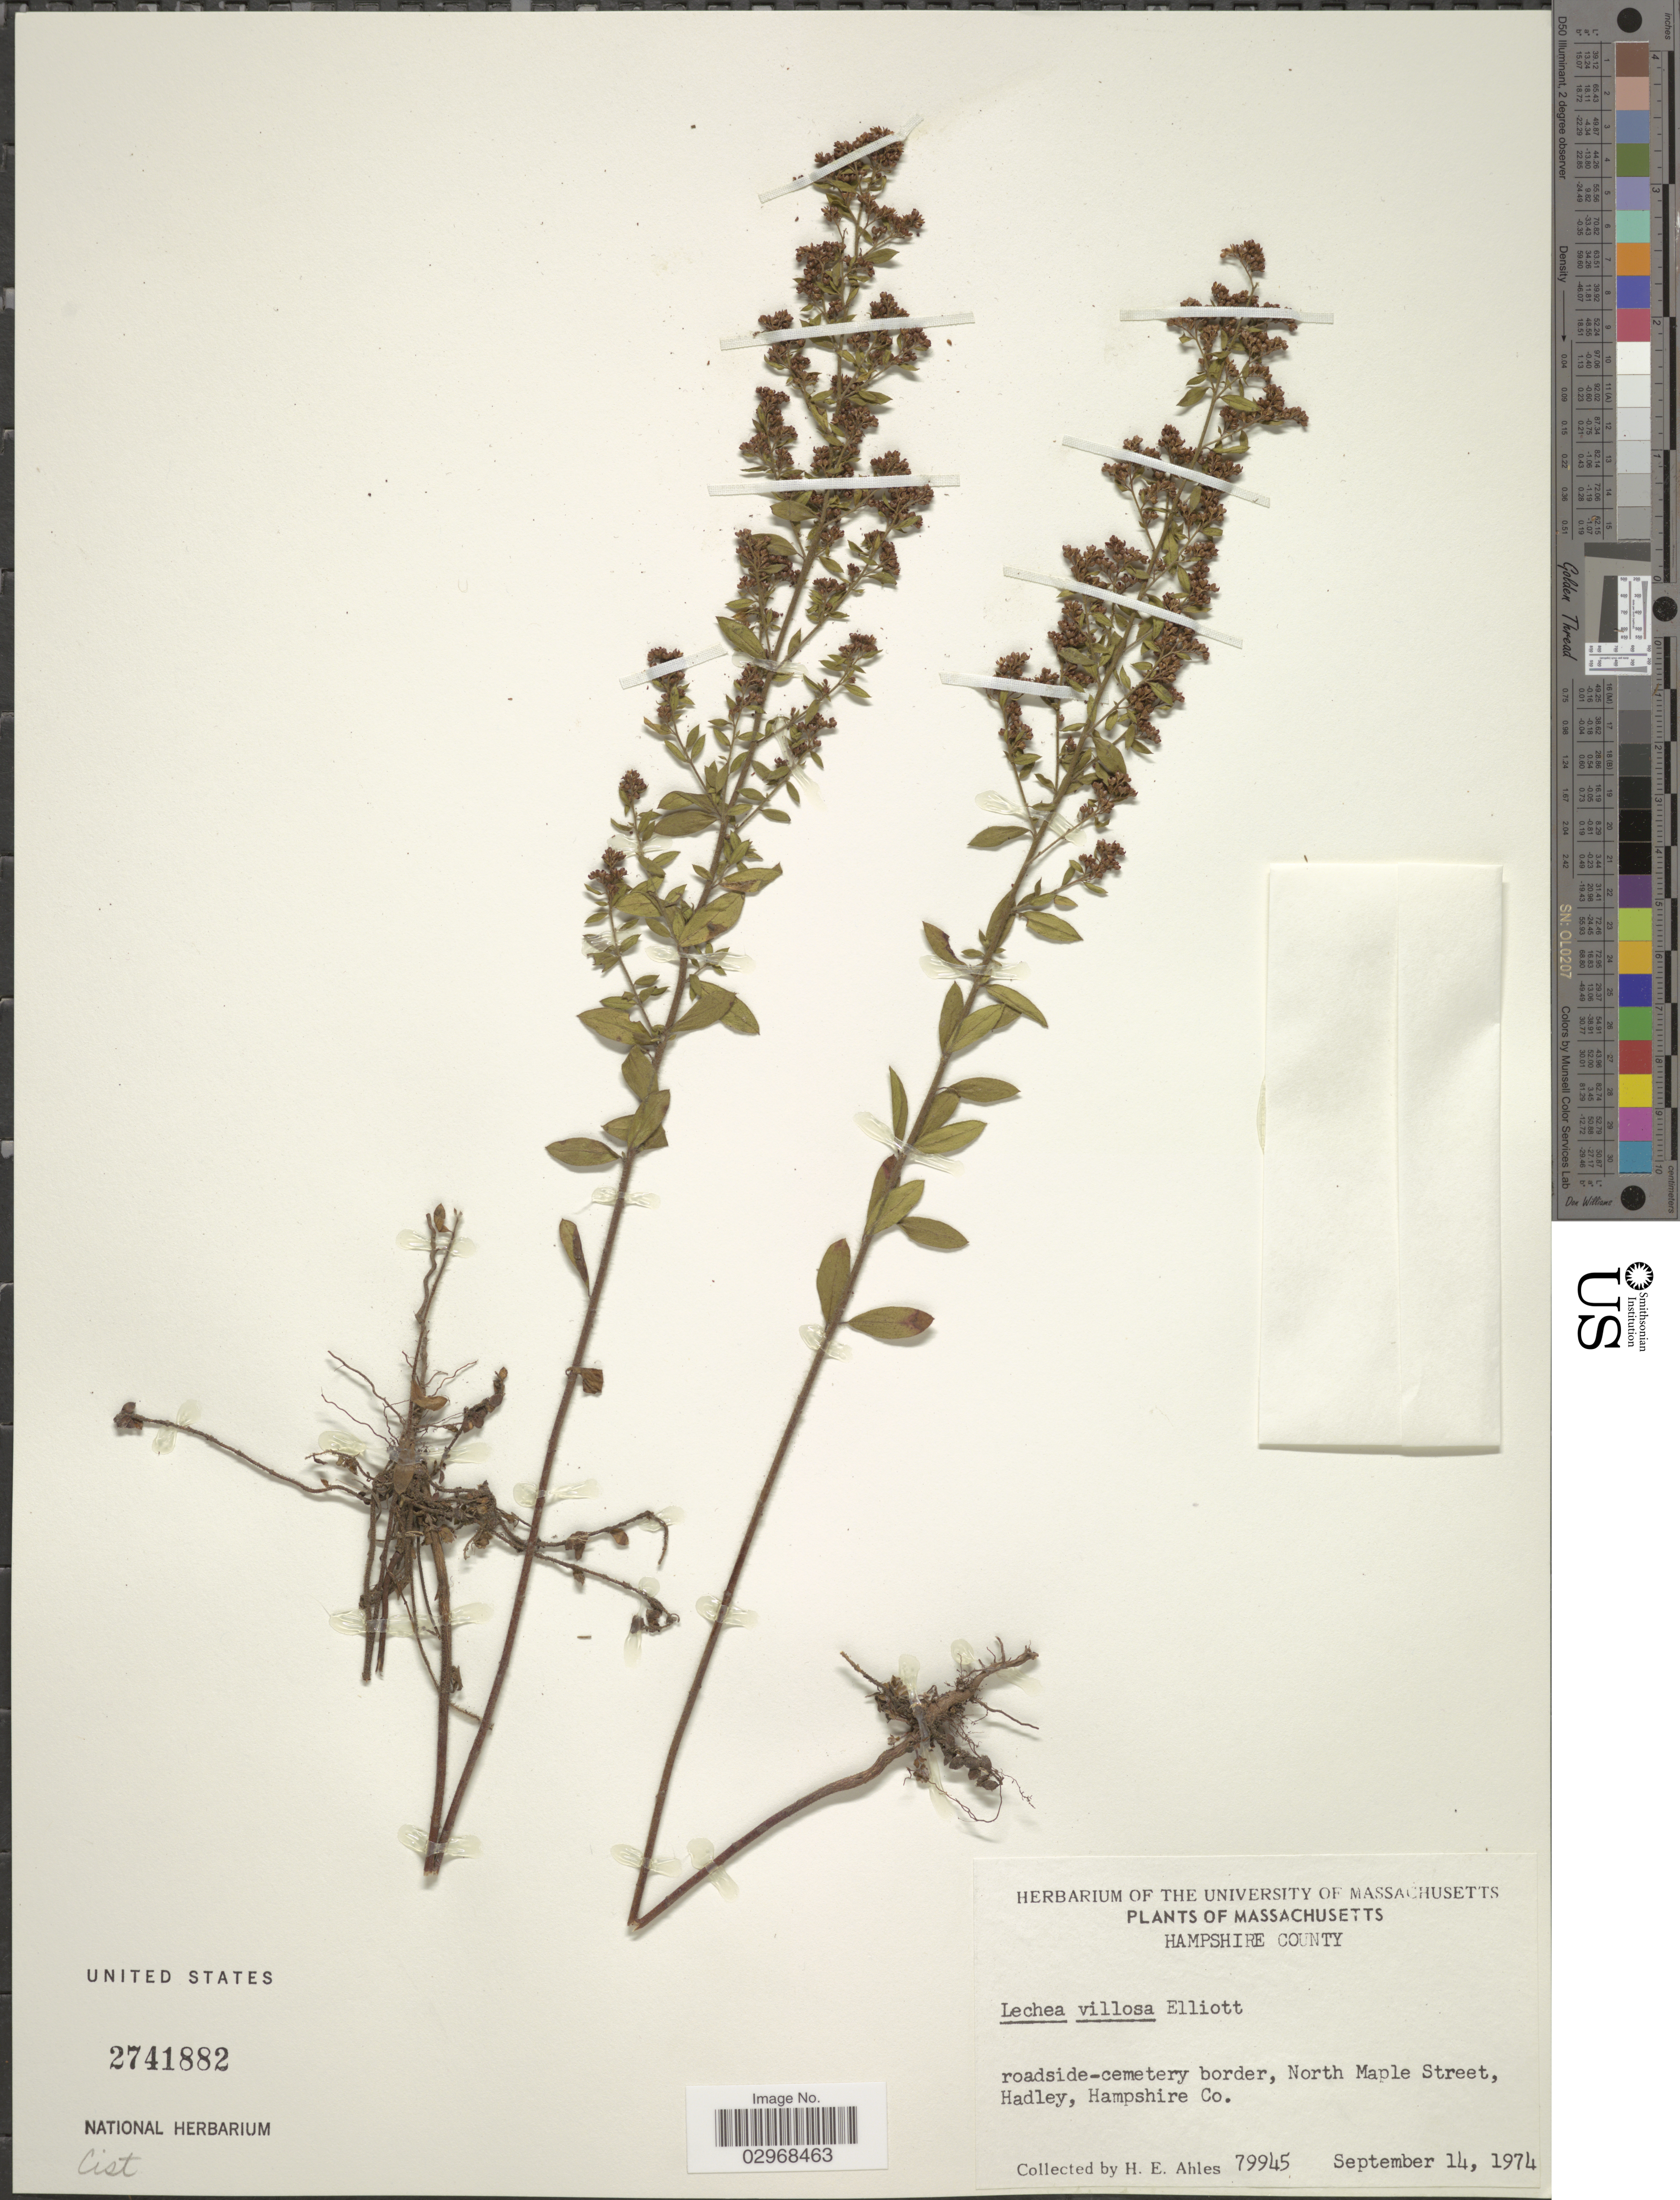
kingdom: Plantae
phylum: Tracheophyta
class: Magnoliopsida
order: Malvales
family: Cistaceae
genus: Lechea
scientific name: Lechea villosa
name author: Elliott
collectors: H. E. Ahles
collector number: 79945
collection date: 1974-09-14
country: United States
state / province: Massachusetts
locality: Hampshire County, North Maple Street, Hadley, Hampshire Co.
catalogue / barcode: US 2741882